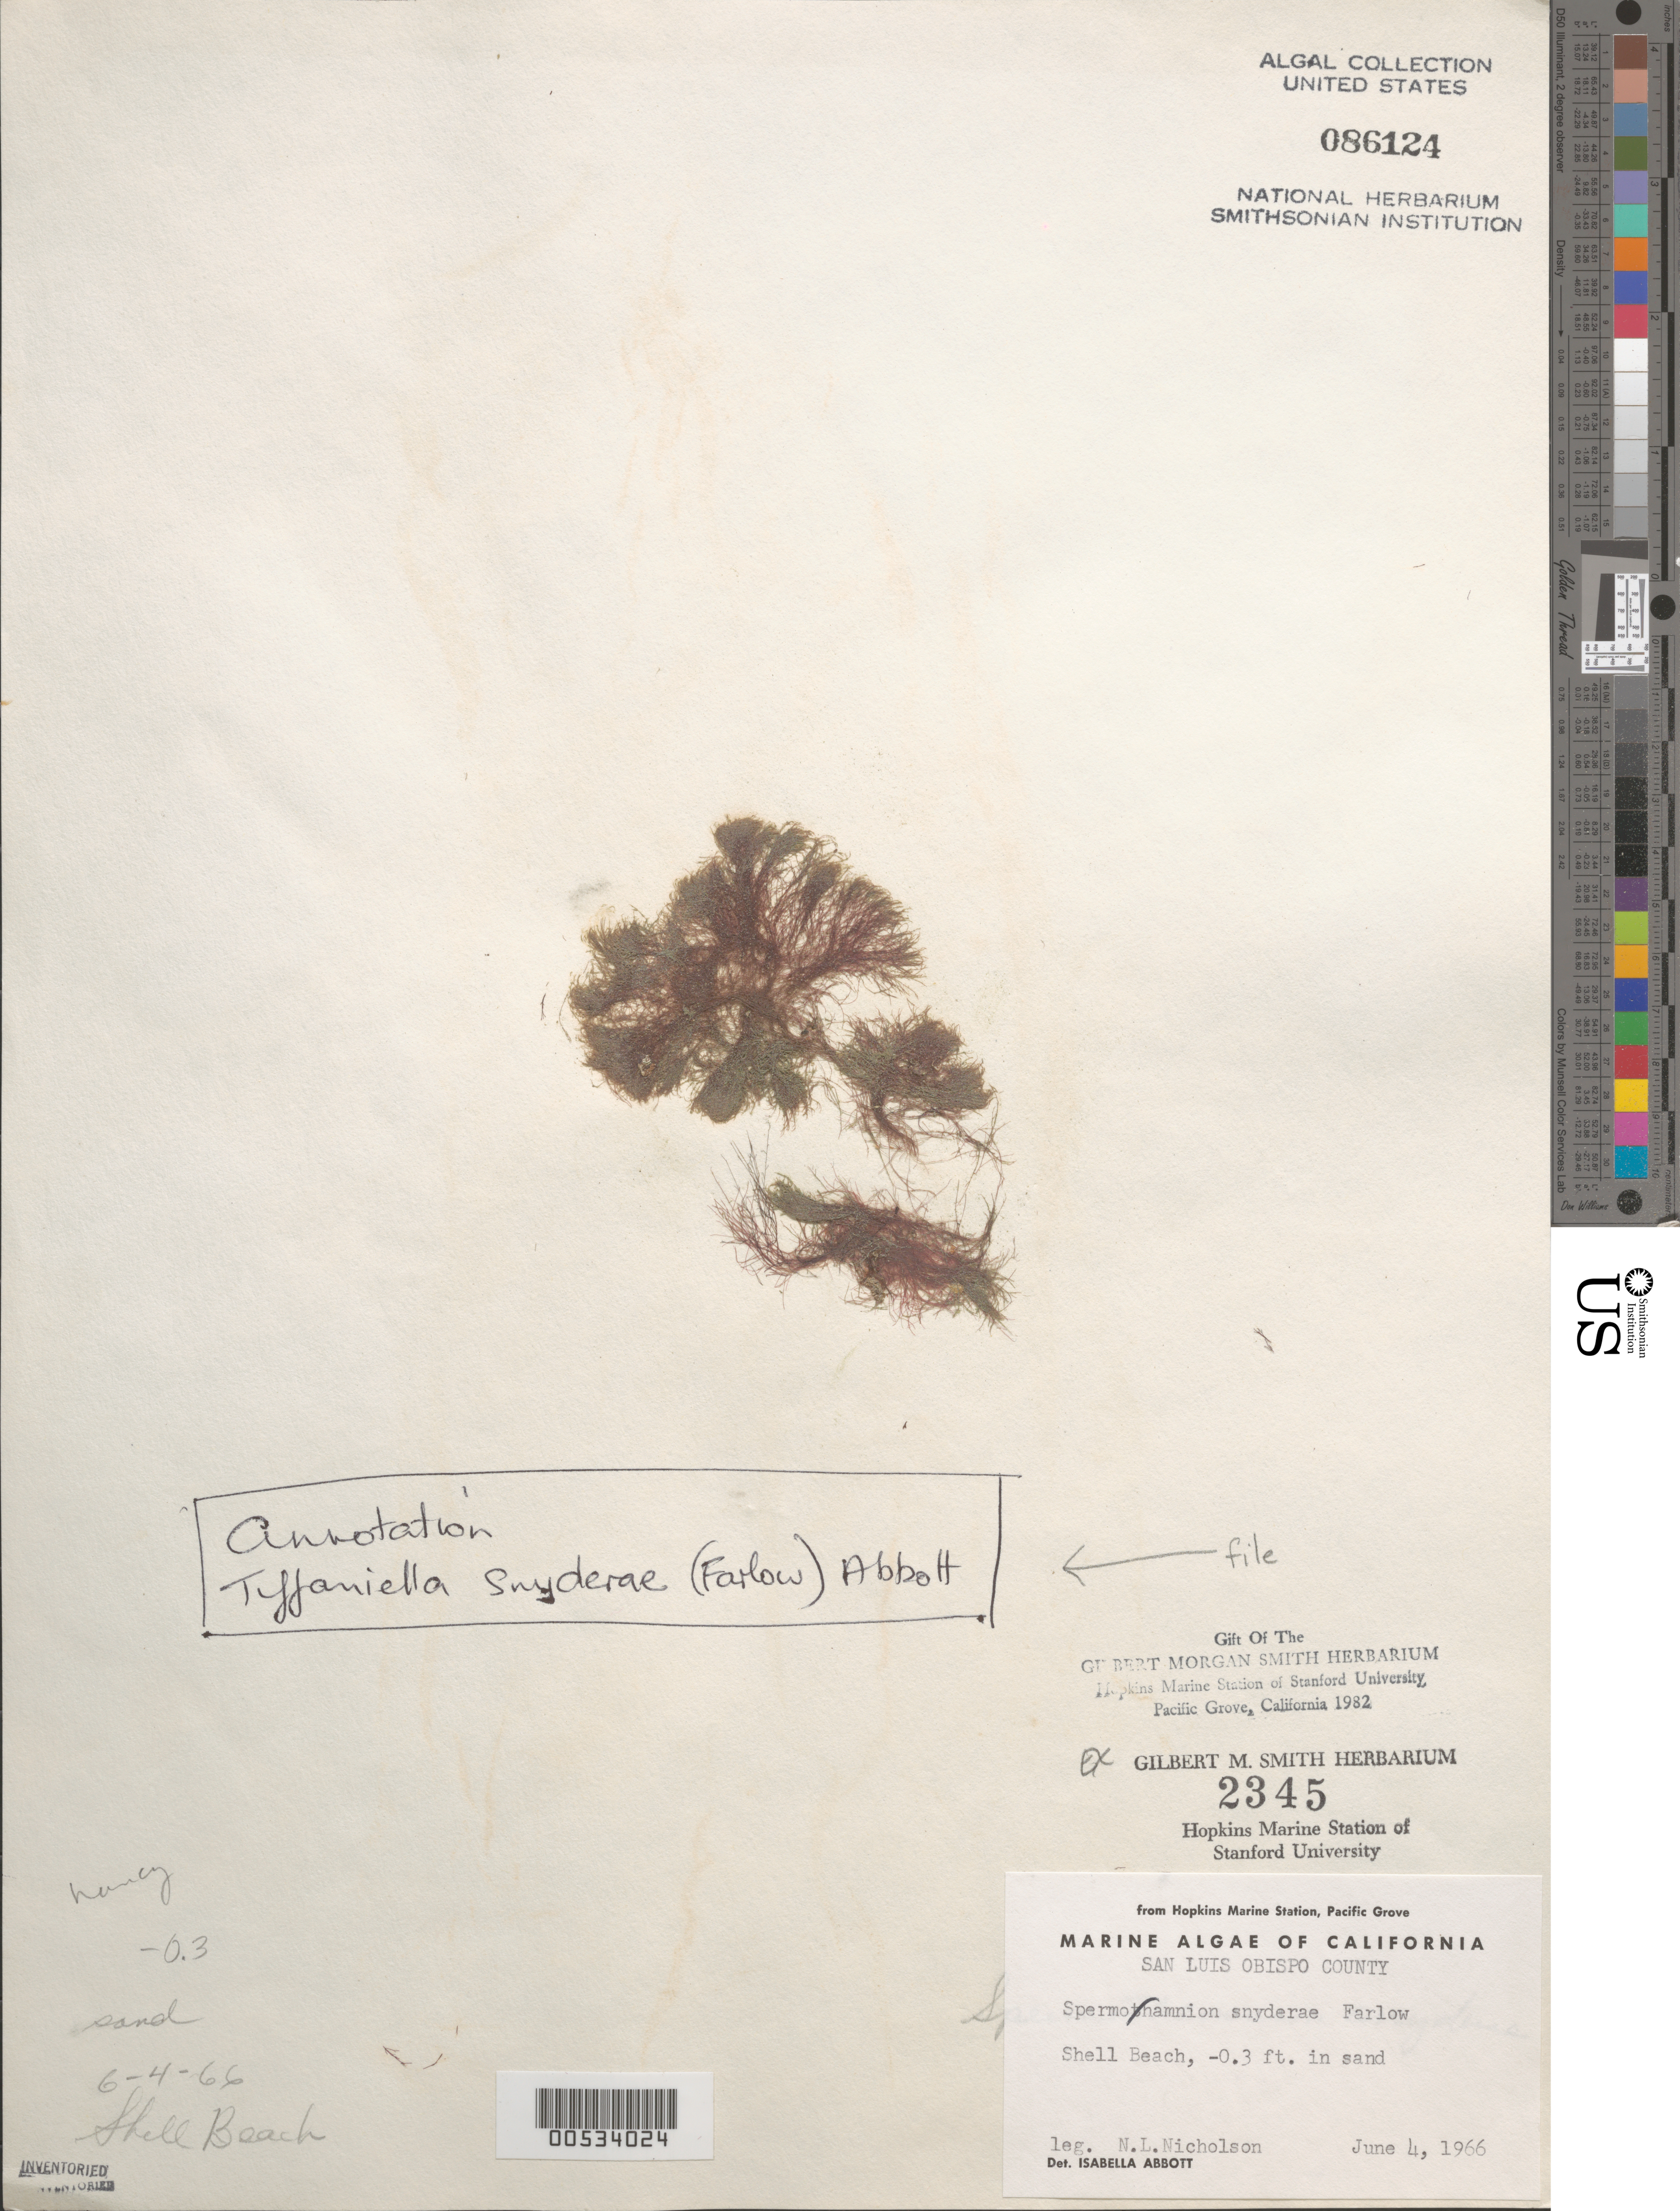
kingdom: Plantae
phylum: Rhodophyta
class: Florideophyceae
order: Ceramiales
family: Wrangeliaceae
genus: Tiffaniella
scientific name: Tiffaniella snyderae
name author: (Farl.) I.A. Abbott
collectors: N. Nicholson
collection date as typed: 04 Jun 1966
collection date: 1966-06-04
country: United States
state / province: California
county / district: San Luis Obispo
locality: Shell Beach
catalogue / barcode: US 86124